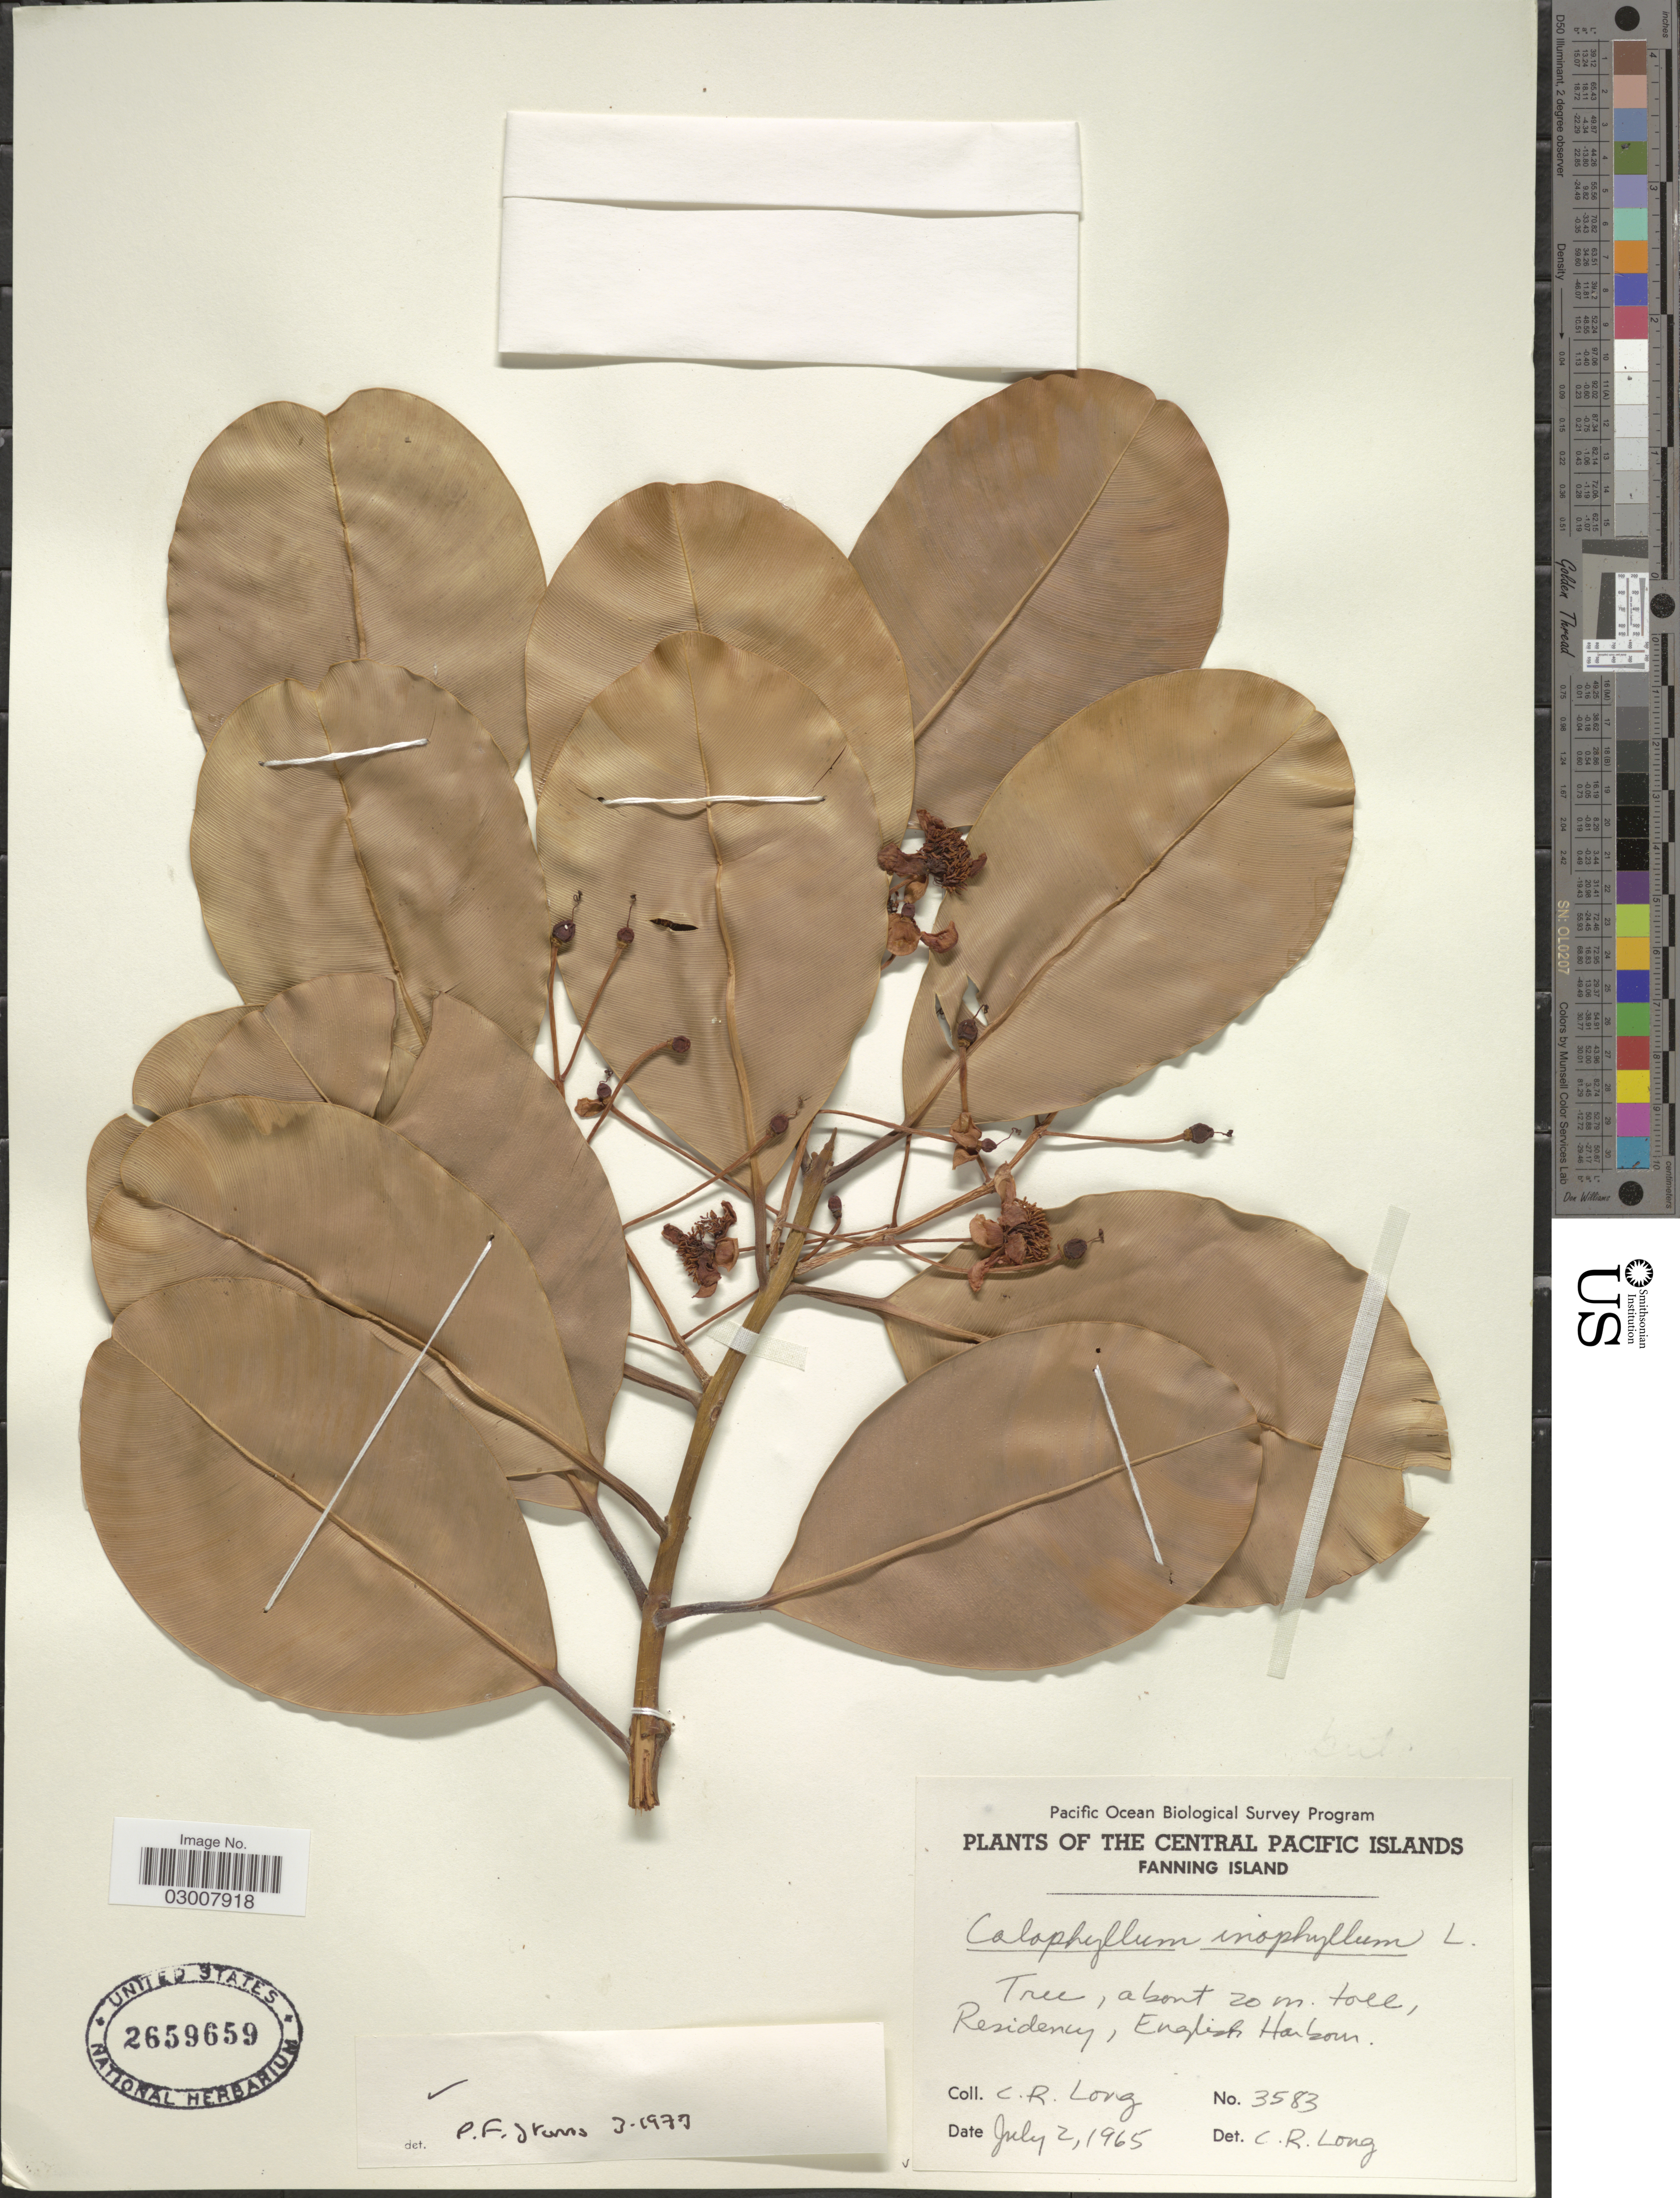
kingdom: Plantae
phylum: Tracheophyta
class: Magnoliopsida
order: Malpighiales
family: Calophyllaceae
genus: Calophyllum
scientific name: Calophyllum inophyllum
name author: L.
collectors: C. R. Long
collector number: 3583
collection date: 1965-07-02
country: Kiribati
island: Fanning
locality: The Central Pacific Islands. Fanning Island. Residency, English Harbour.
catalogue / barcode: US 2659659